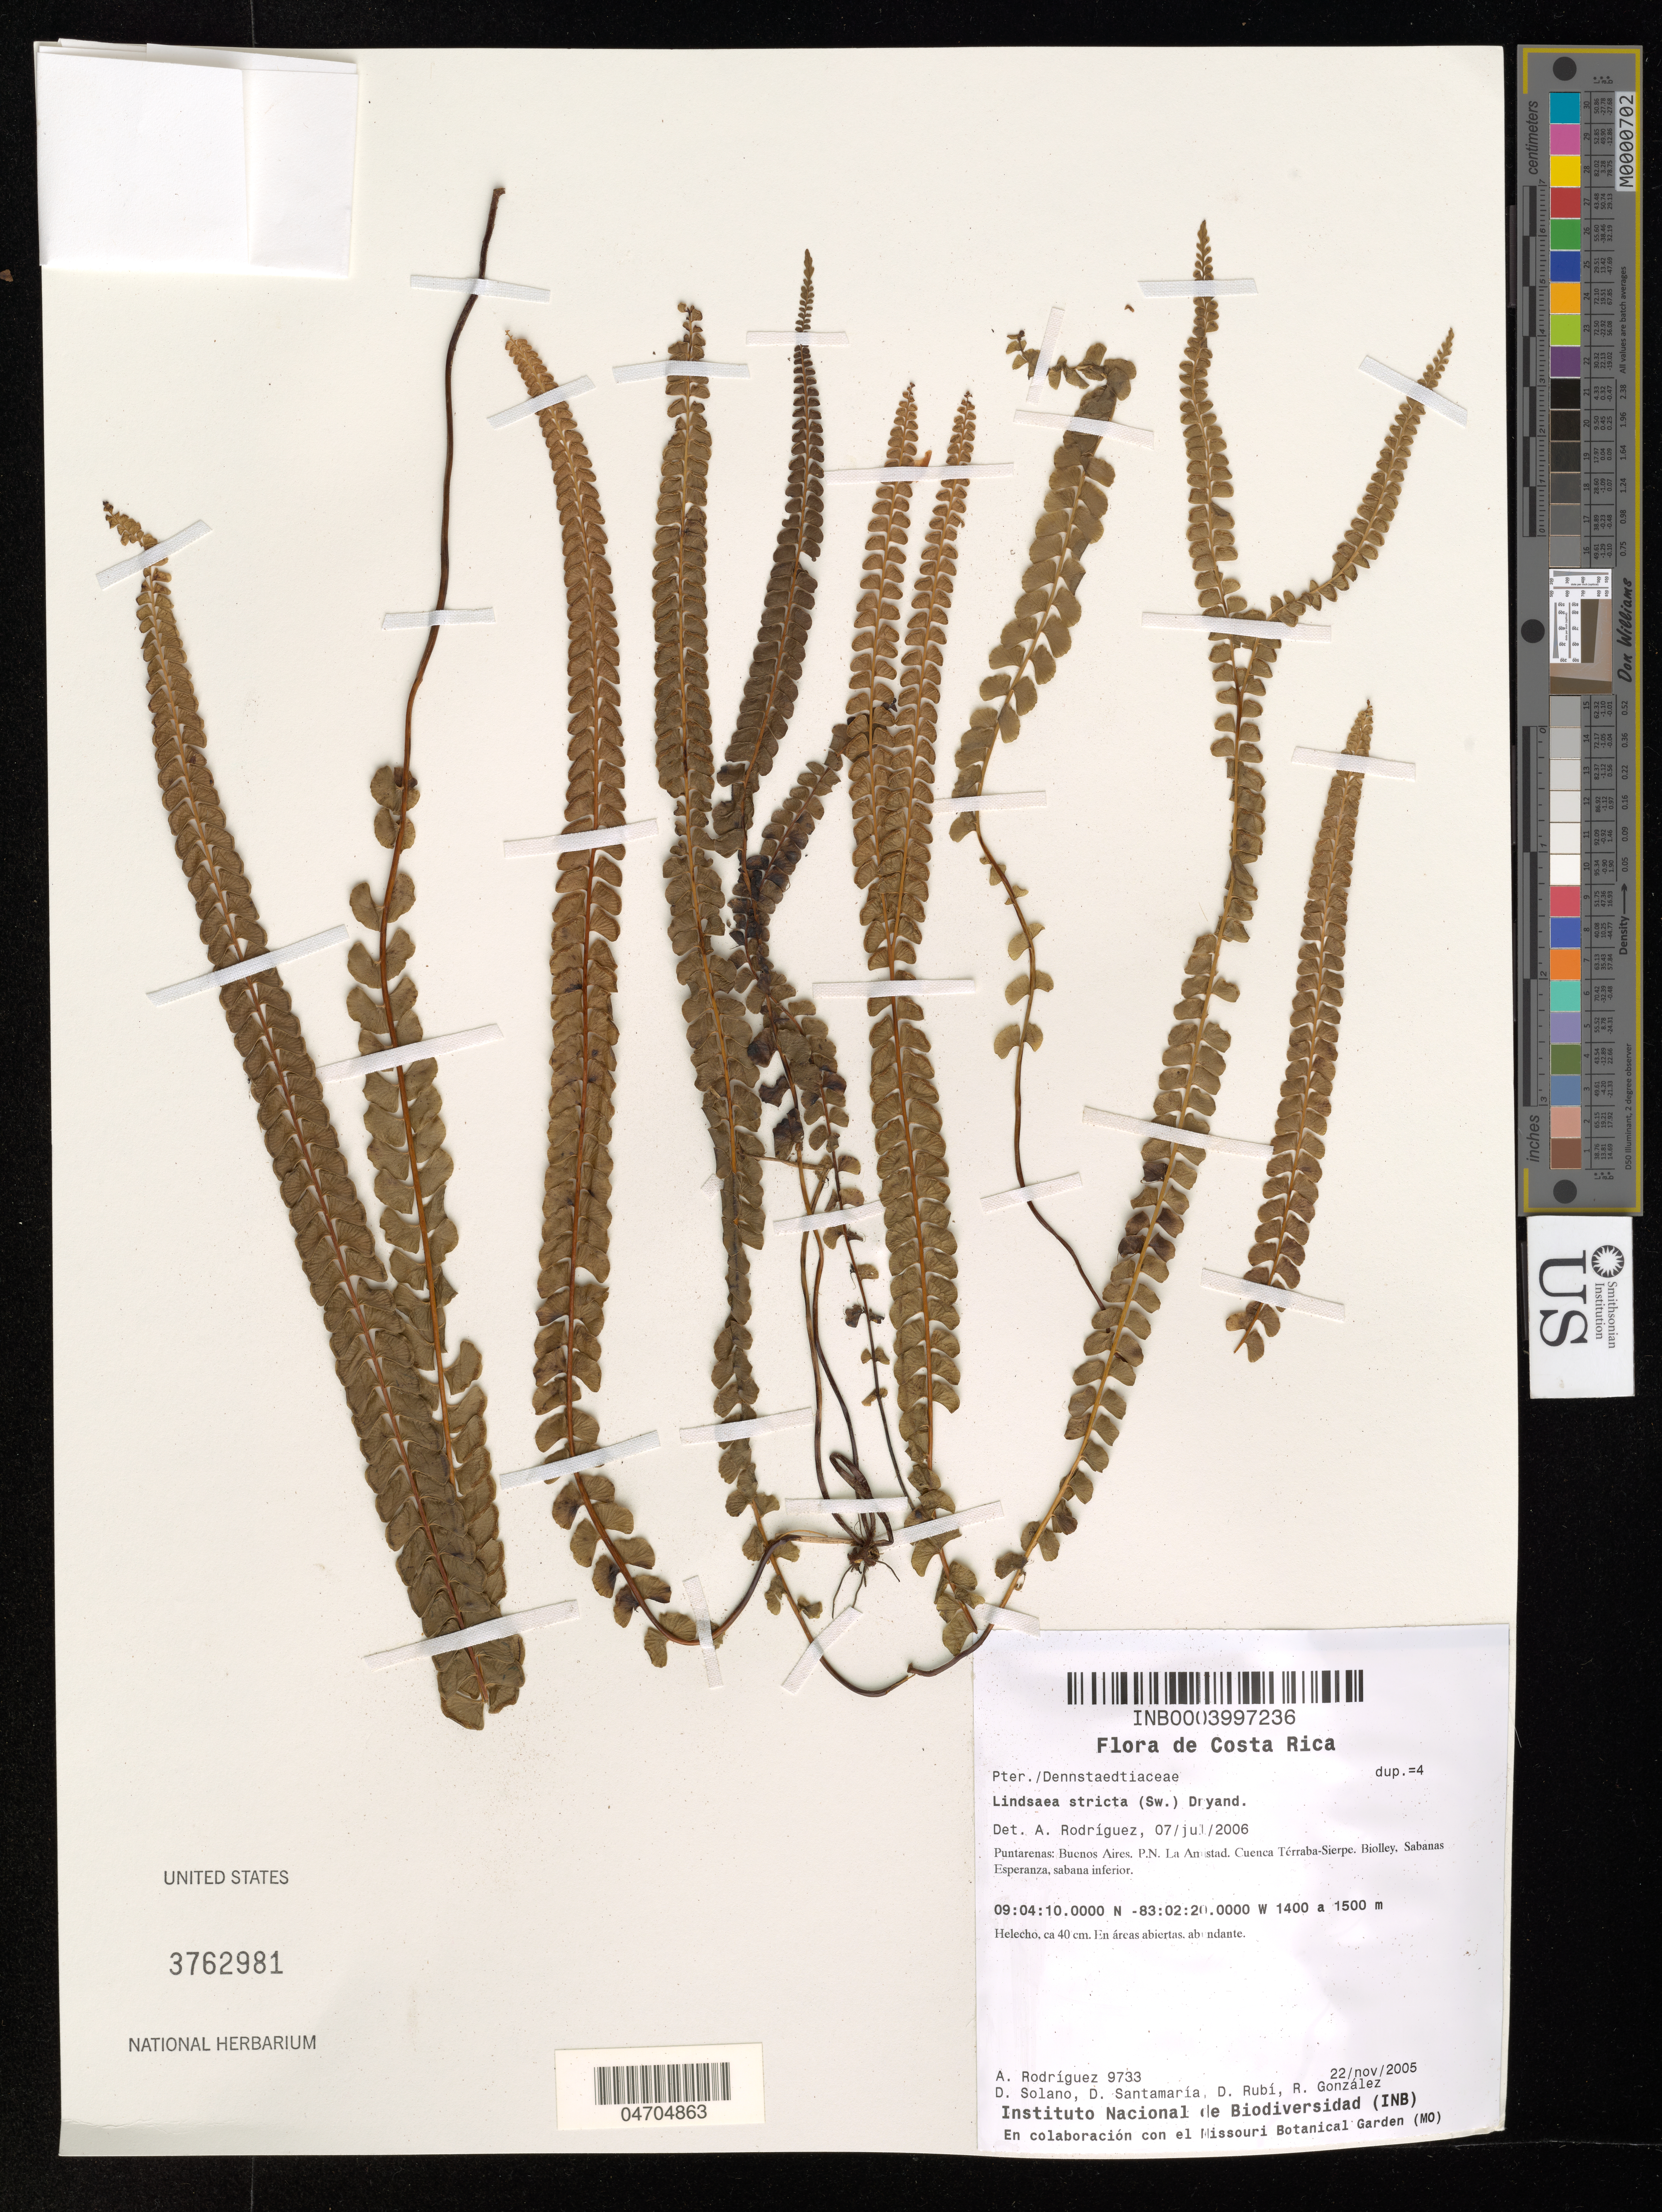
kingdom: Plantae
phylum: Tracheophyta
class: Polypodiopsida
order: Polypodiales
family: Lindsaeaceae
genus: Lindsaea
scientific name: Lindsaea stricta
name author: (Sw.) Dryand.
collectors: A. Rodríguez, D. Solano, D. Santamaria, D. Rubí & R. Gonzalez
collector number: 9733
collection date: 2005-11-22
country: Costa Rica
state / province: Puntarenas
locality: Buenos Aires. P. N. La Amistad. Cuenca Térraba-Sierpe. Biolley, Sabanas Esperanza, sabana inferior.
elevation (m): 1400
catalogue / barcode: US 3762981